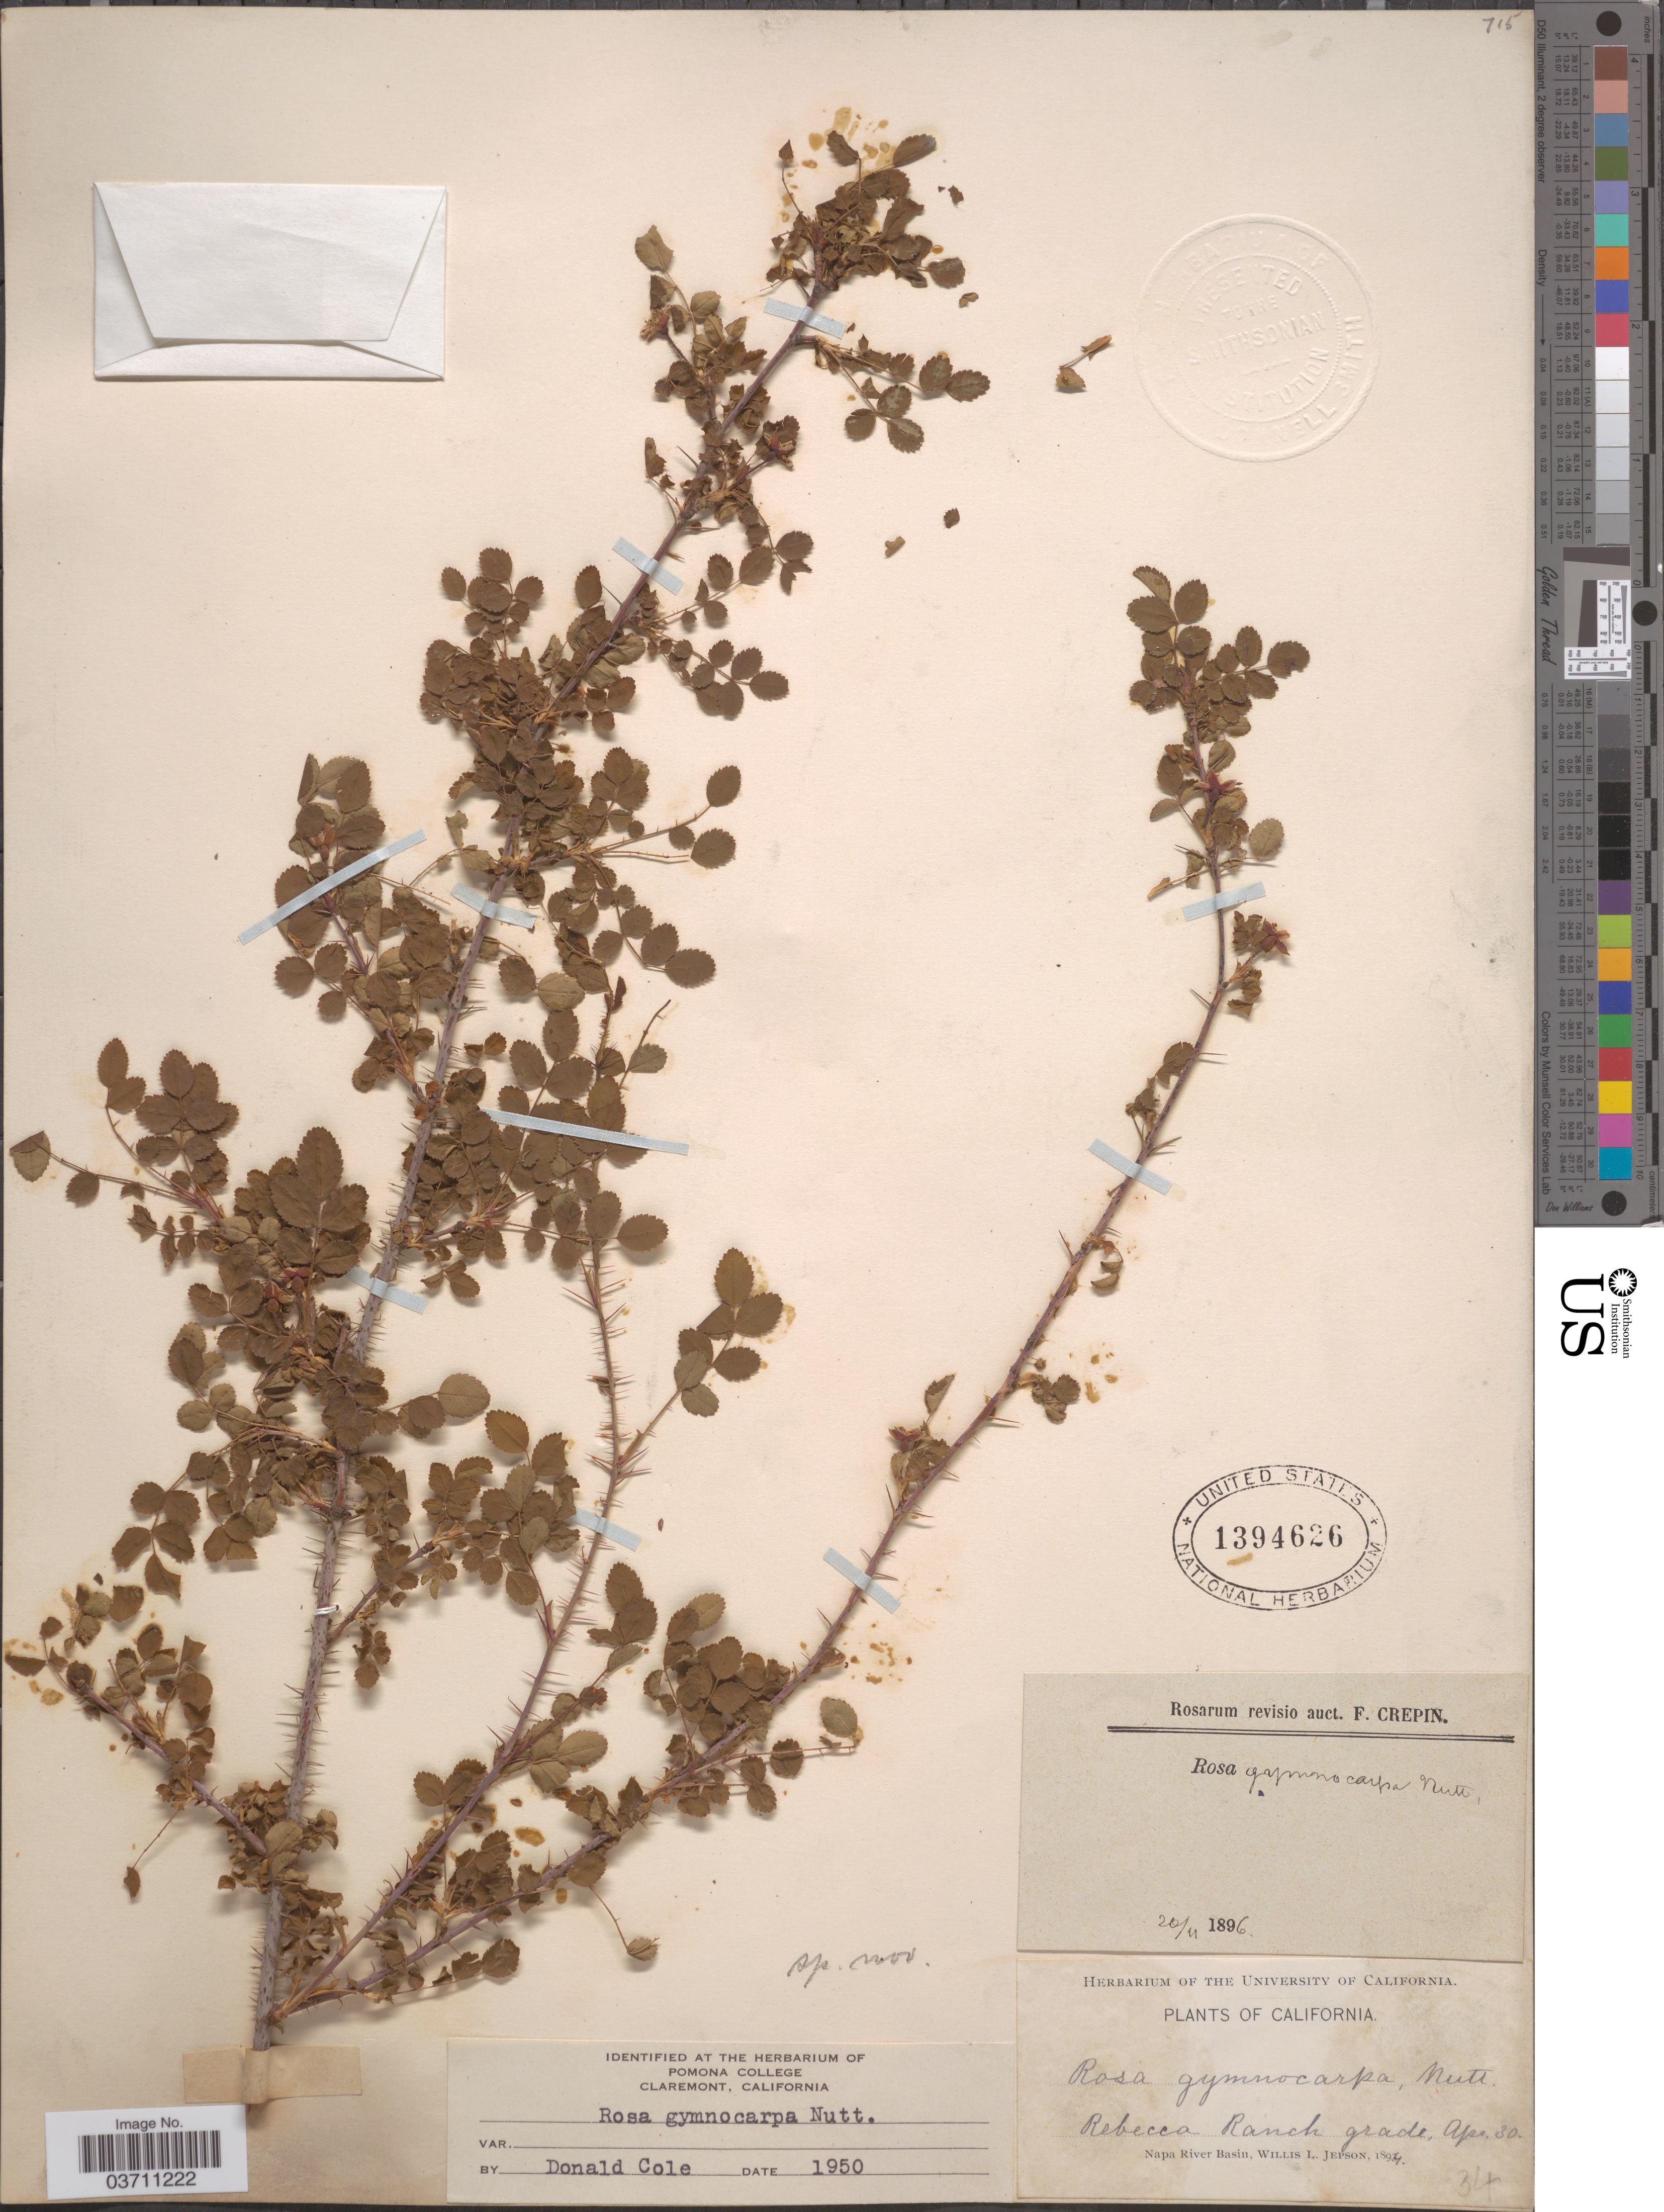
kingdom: Plantae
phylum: Tracheophyta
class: Magnoliopsida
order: Rosales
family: Rosaceae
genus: Rosa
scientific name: Rosa gymnocarpa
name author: Nutt.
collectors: W. L. Jepson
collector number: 34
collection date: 1894-04-30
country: United States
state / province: California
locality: Rebecca Ranch grade. Napa River Basin.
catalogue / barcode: US 1394626